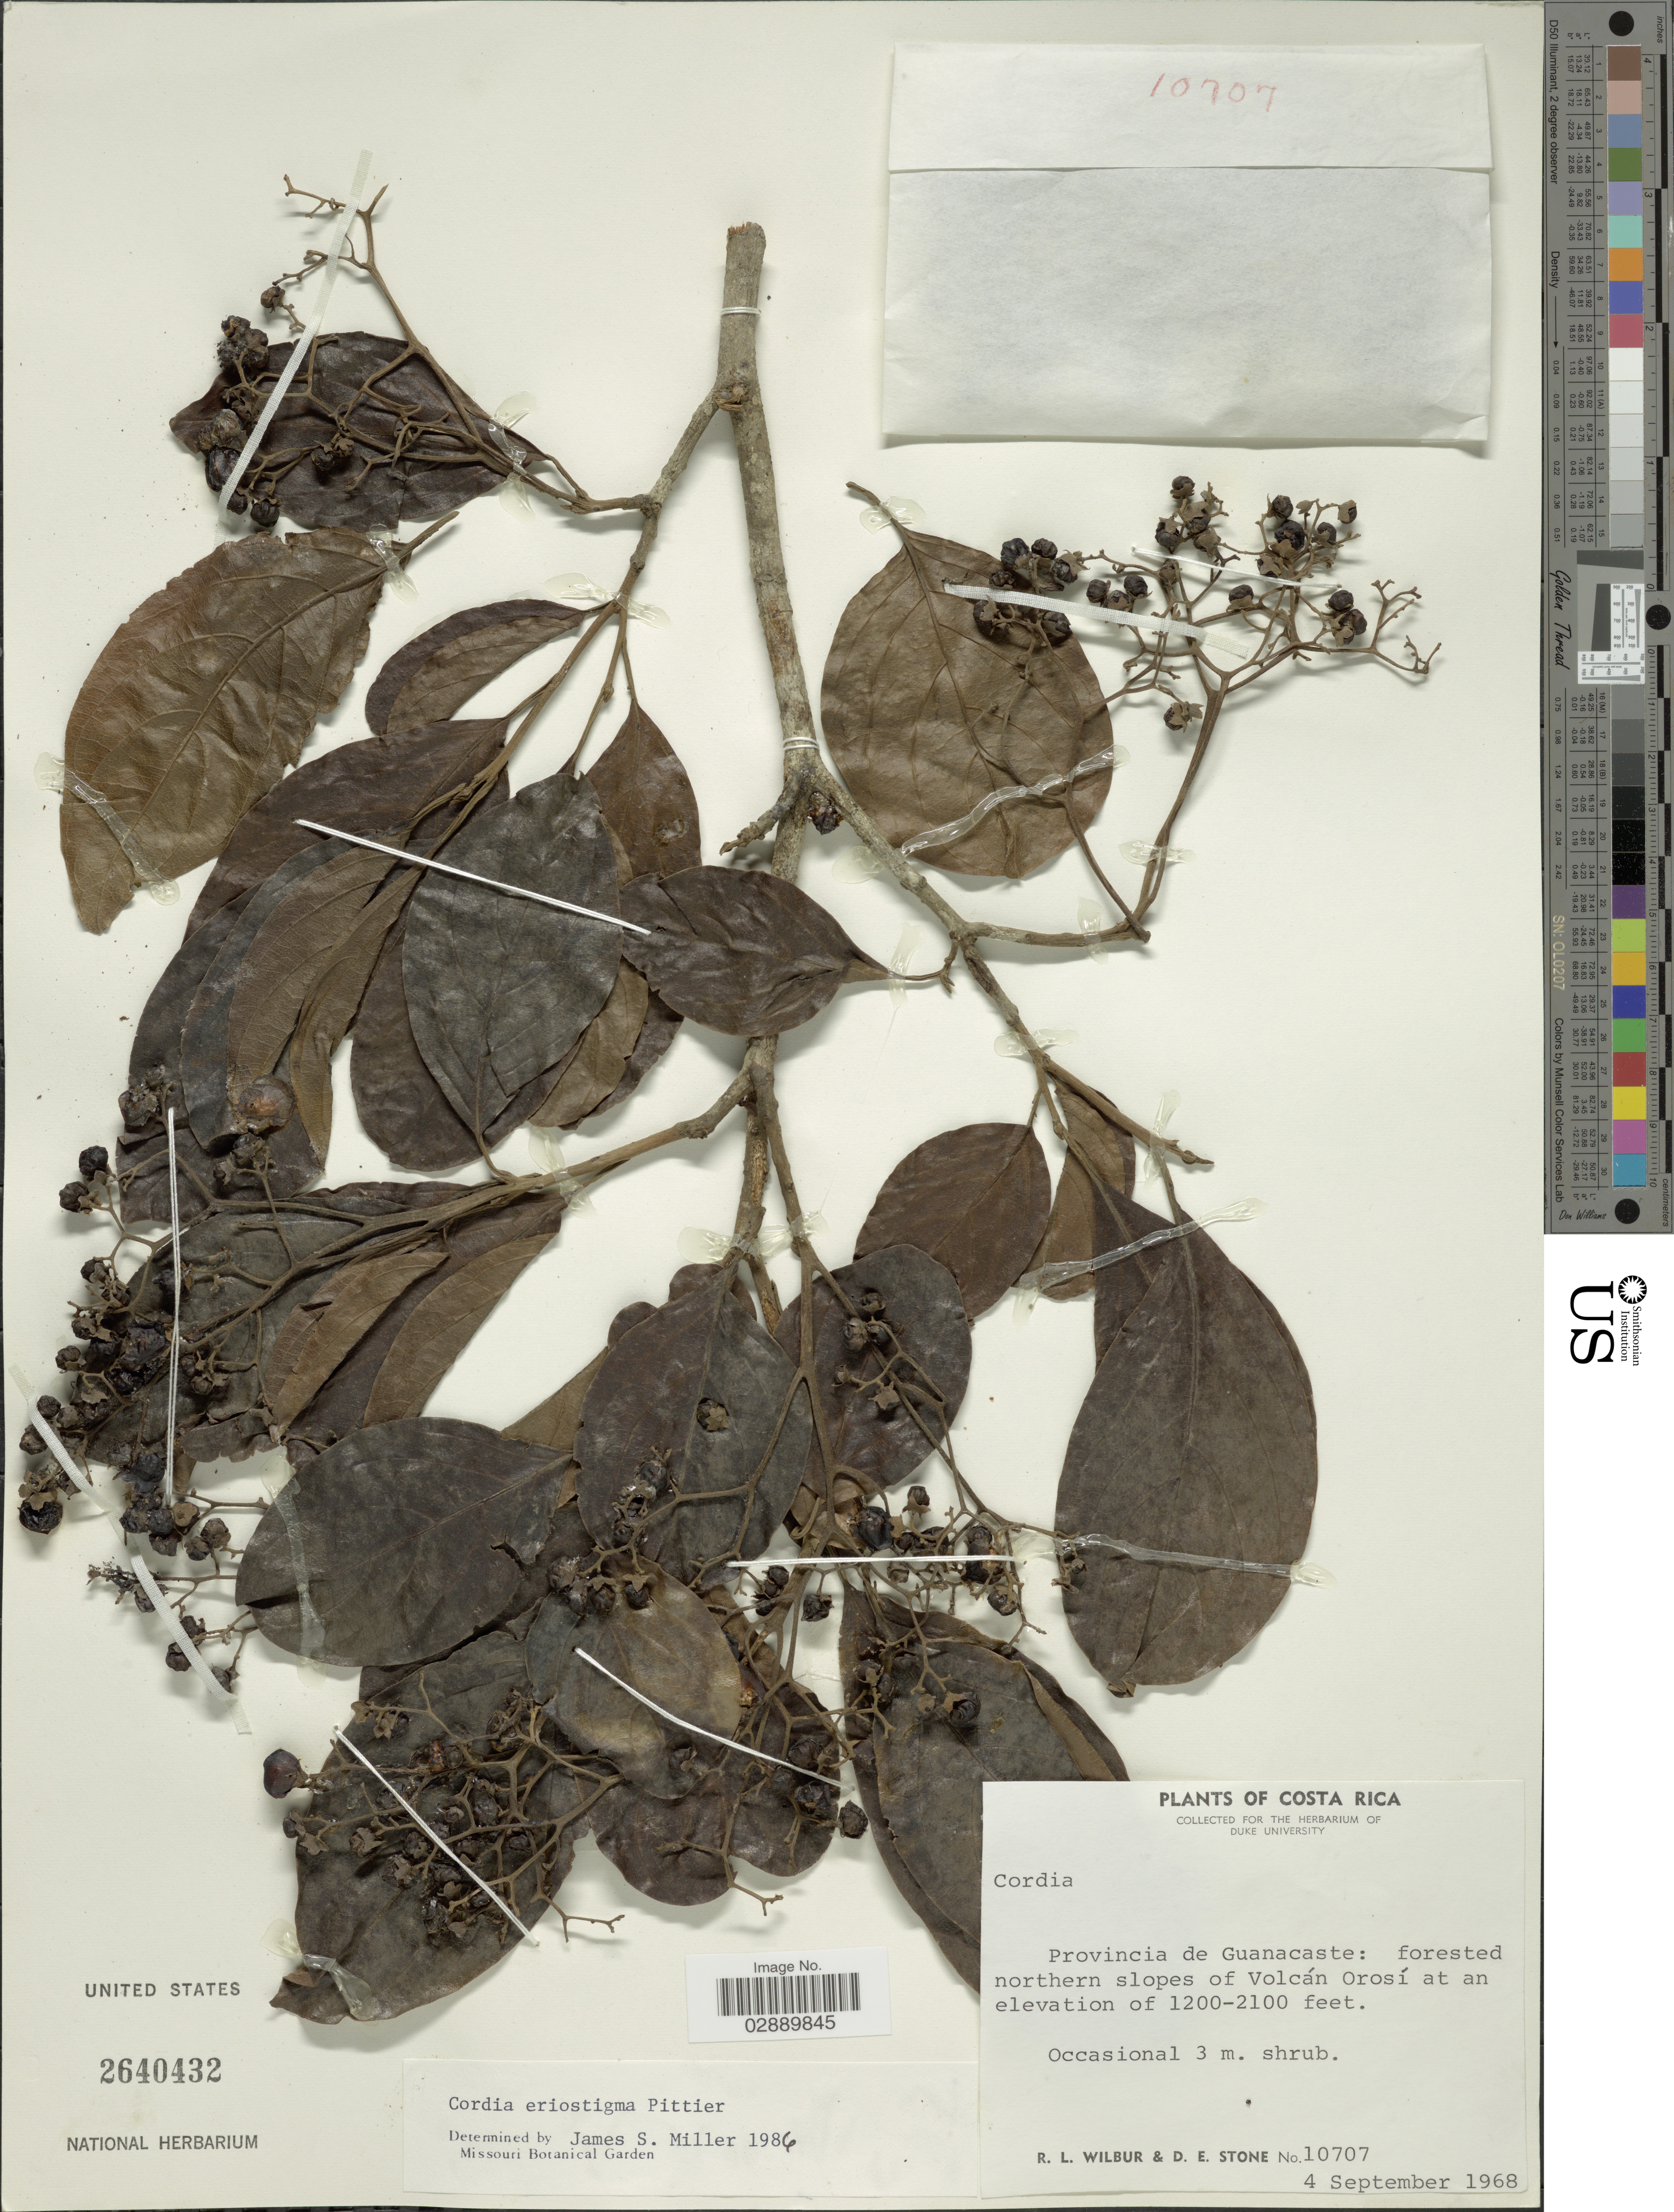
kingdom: Plantae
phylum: Tracheophyta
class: Magnoliopsida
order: Boraginales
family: Cordiaceae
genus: Cordia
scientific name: Cordia eriostigma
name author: Pittier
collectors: R. L. Wilbur & D. E. Stone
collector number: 10707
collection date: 1968-09-04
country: Costa Rica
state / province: Guanacaste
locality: Forested northern slopes of Volcán Orosí.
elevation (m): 366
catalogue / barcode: US 2640432